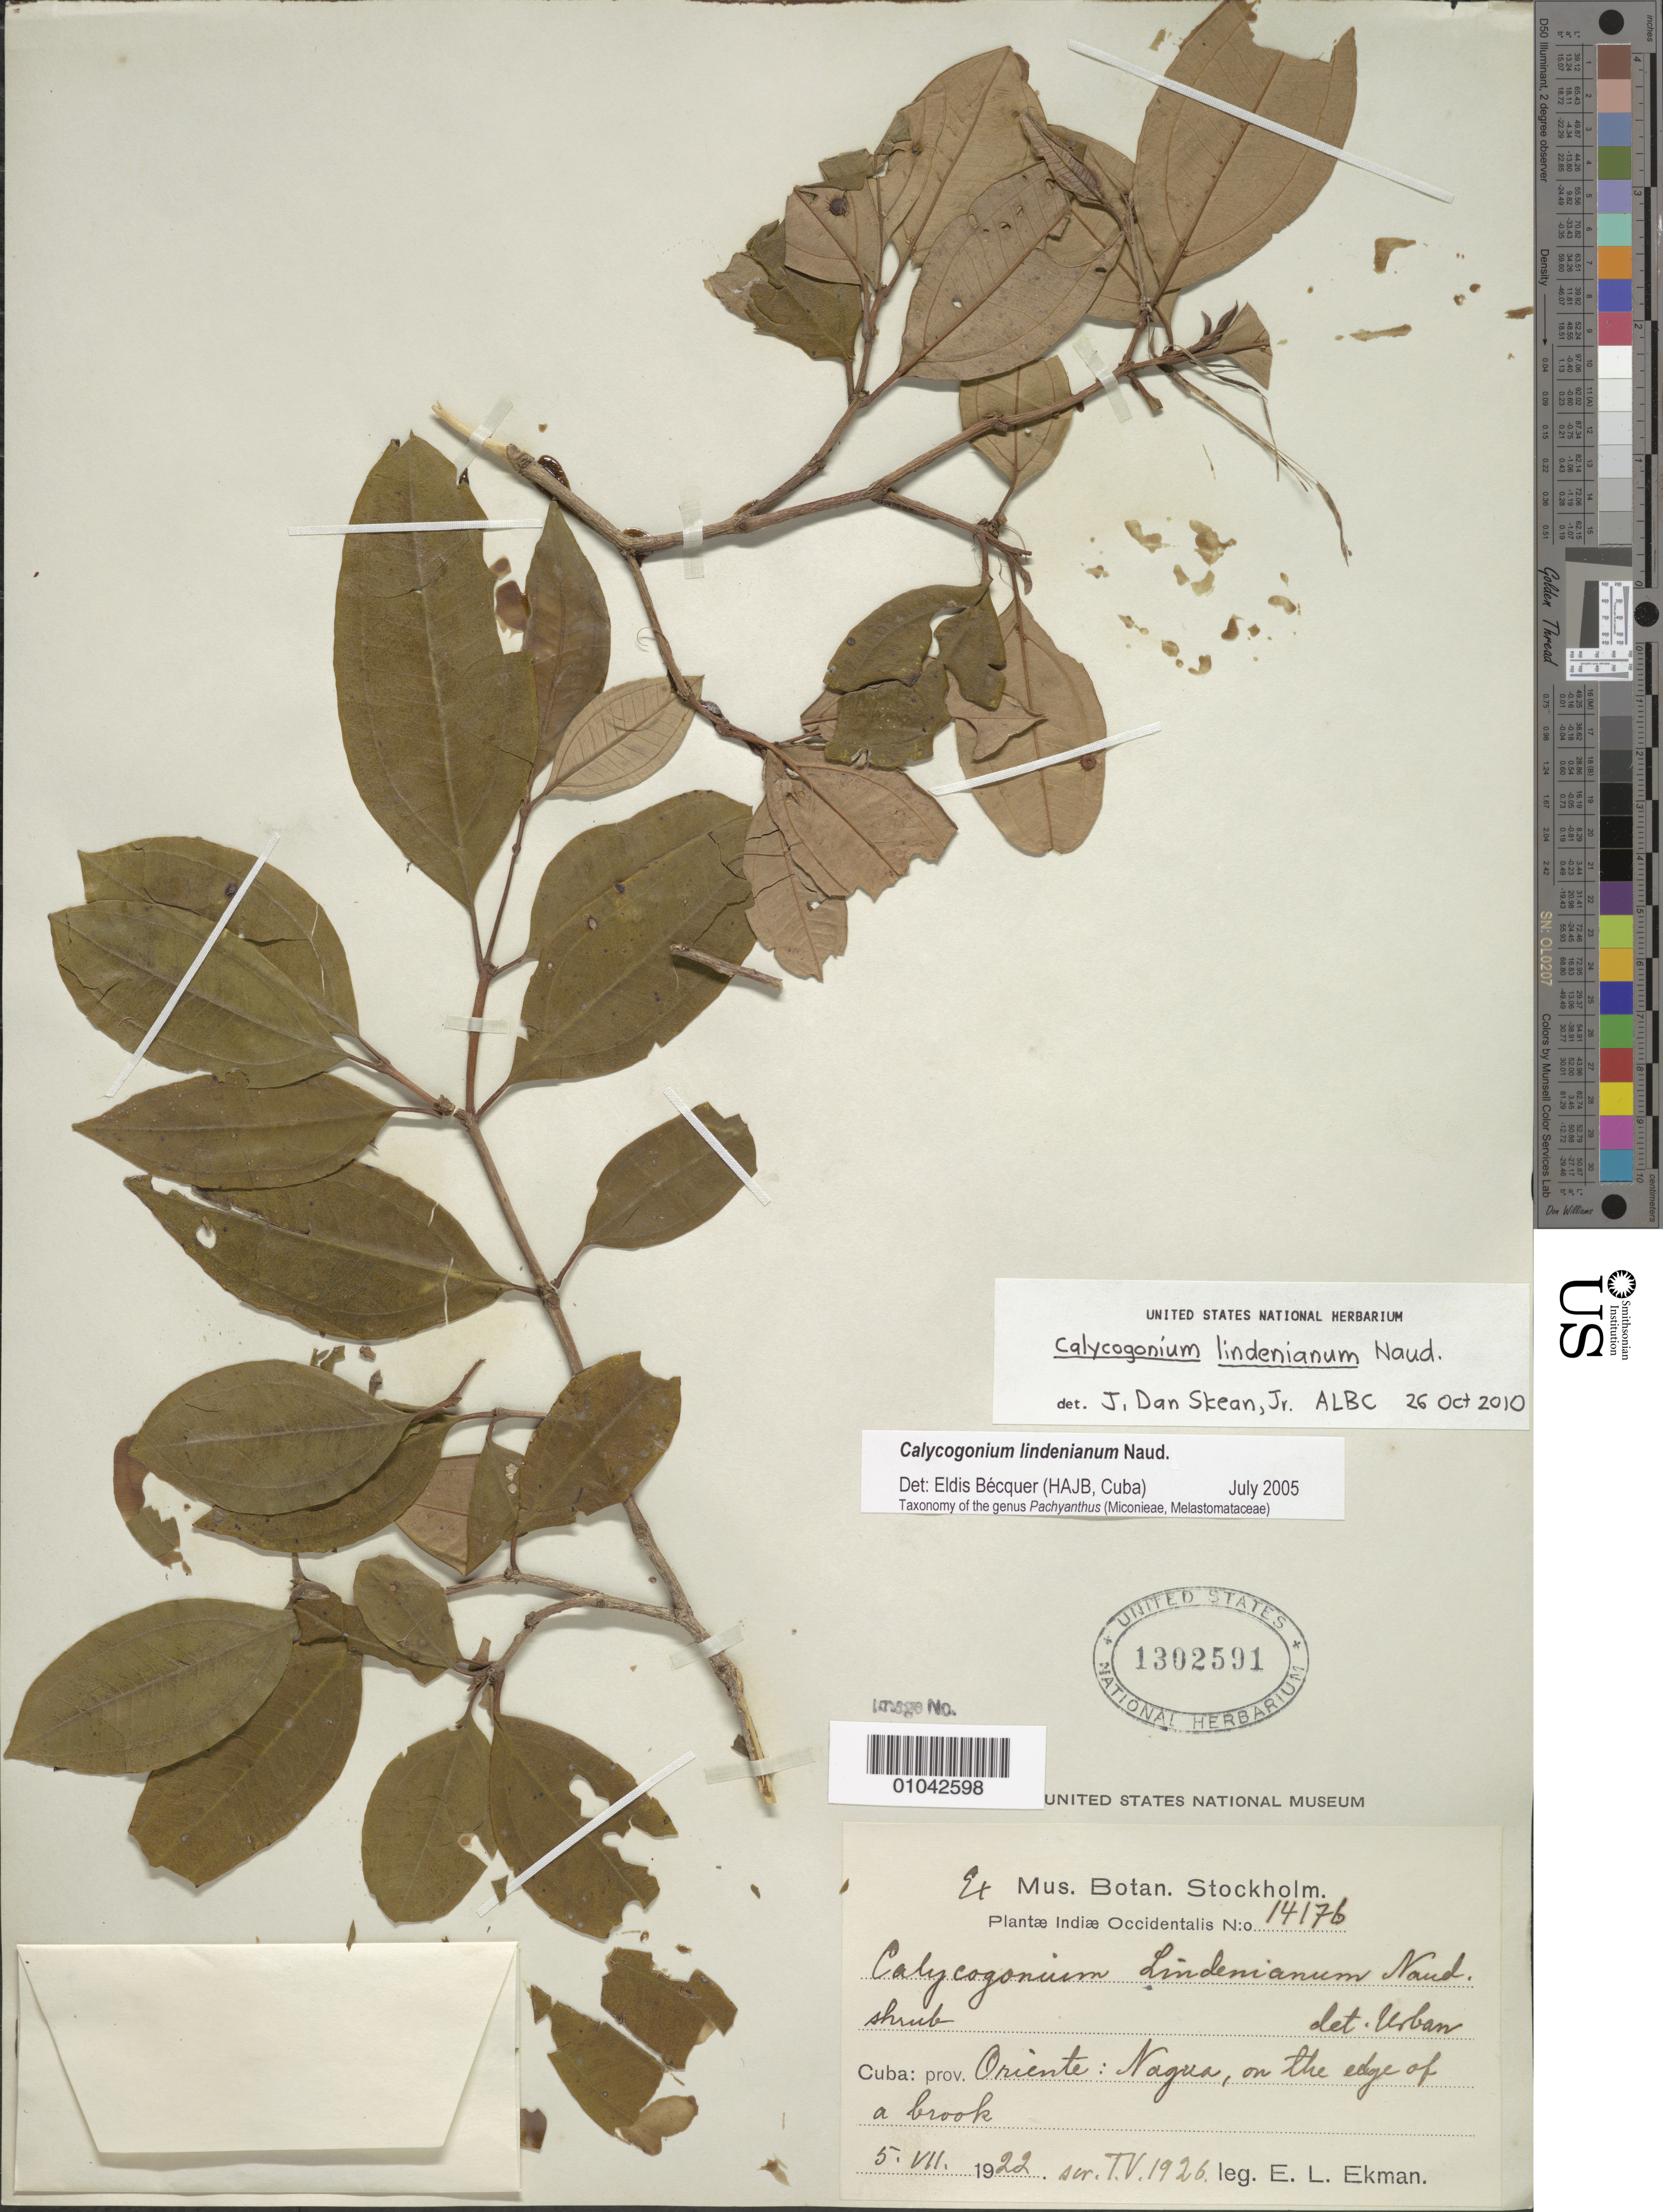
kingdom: Plantae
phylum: Tracheophyta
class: Magnoliopsida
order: Myrtales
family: Melastomataceae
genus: Calycogonium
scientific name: Calycogonium lindenianum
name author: Naudin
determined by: Bécquer Granados, E. R., (HAJB)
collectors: E. L. Ekman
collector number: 14176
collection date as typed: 05 Jul 1922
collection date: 1922-07-05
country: Cuba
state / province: Oriente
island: Cuba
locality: Nagua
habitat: Edge of a brook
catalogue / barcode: US 1302591